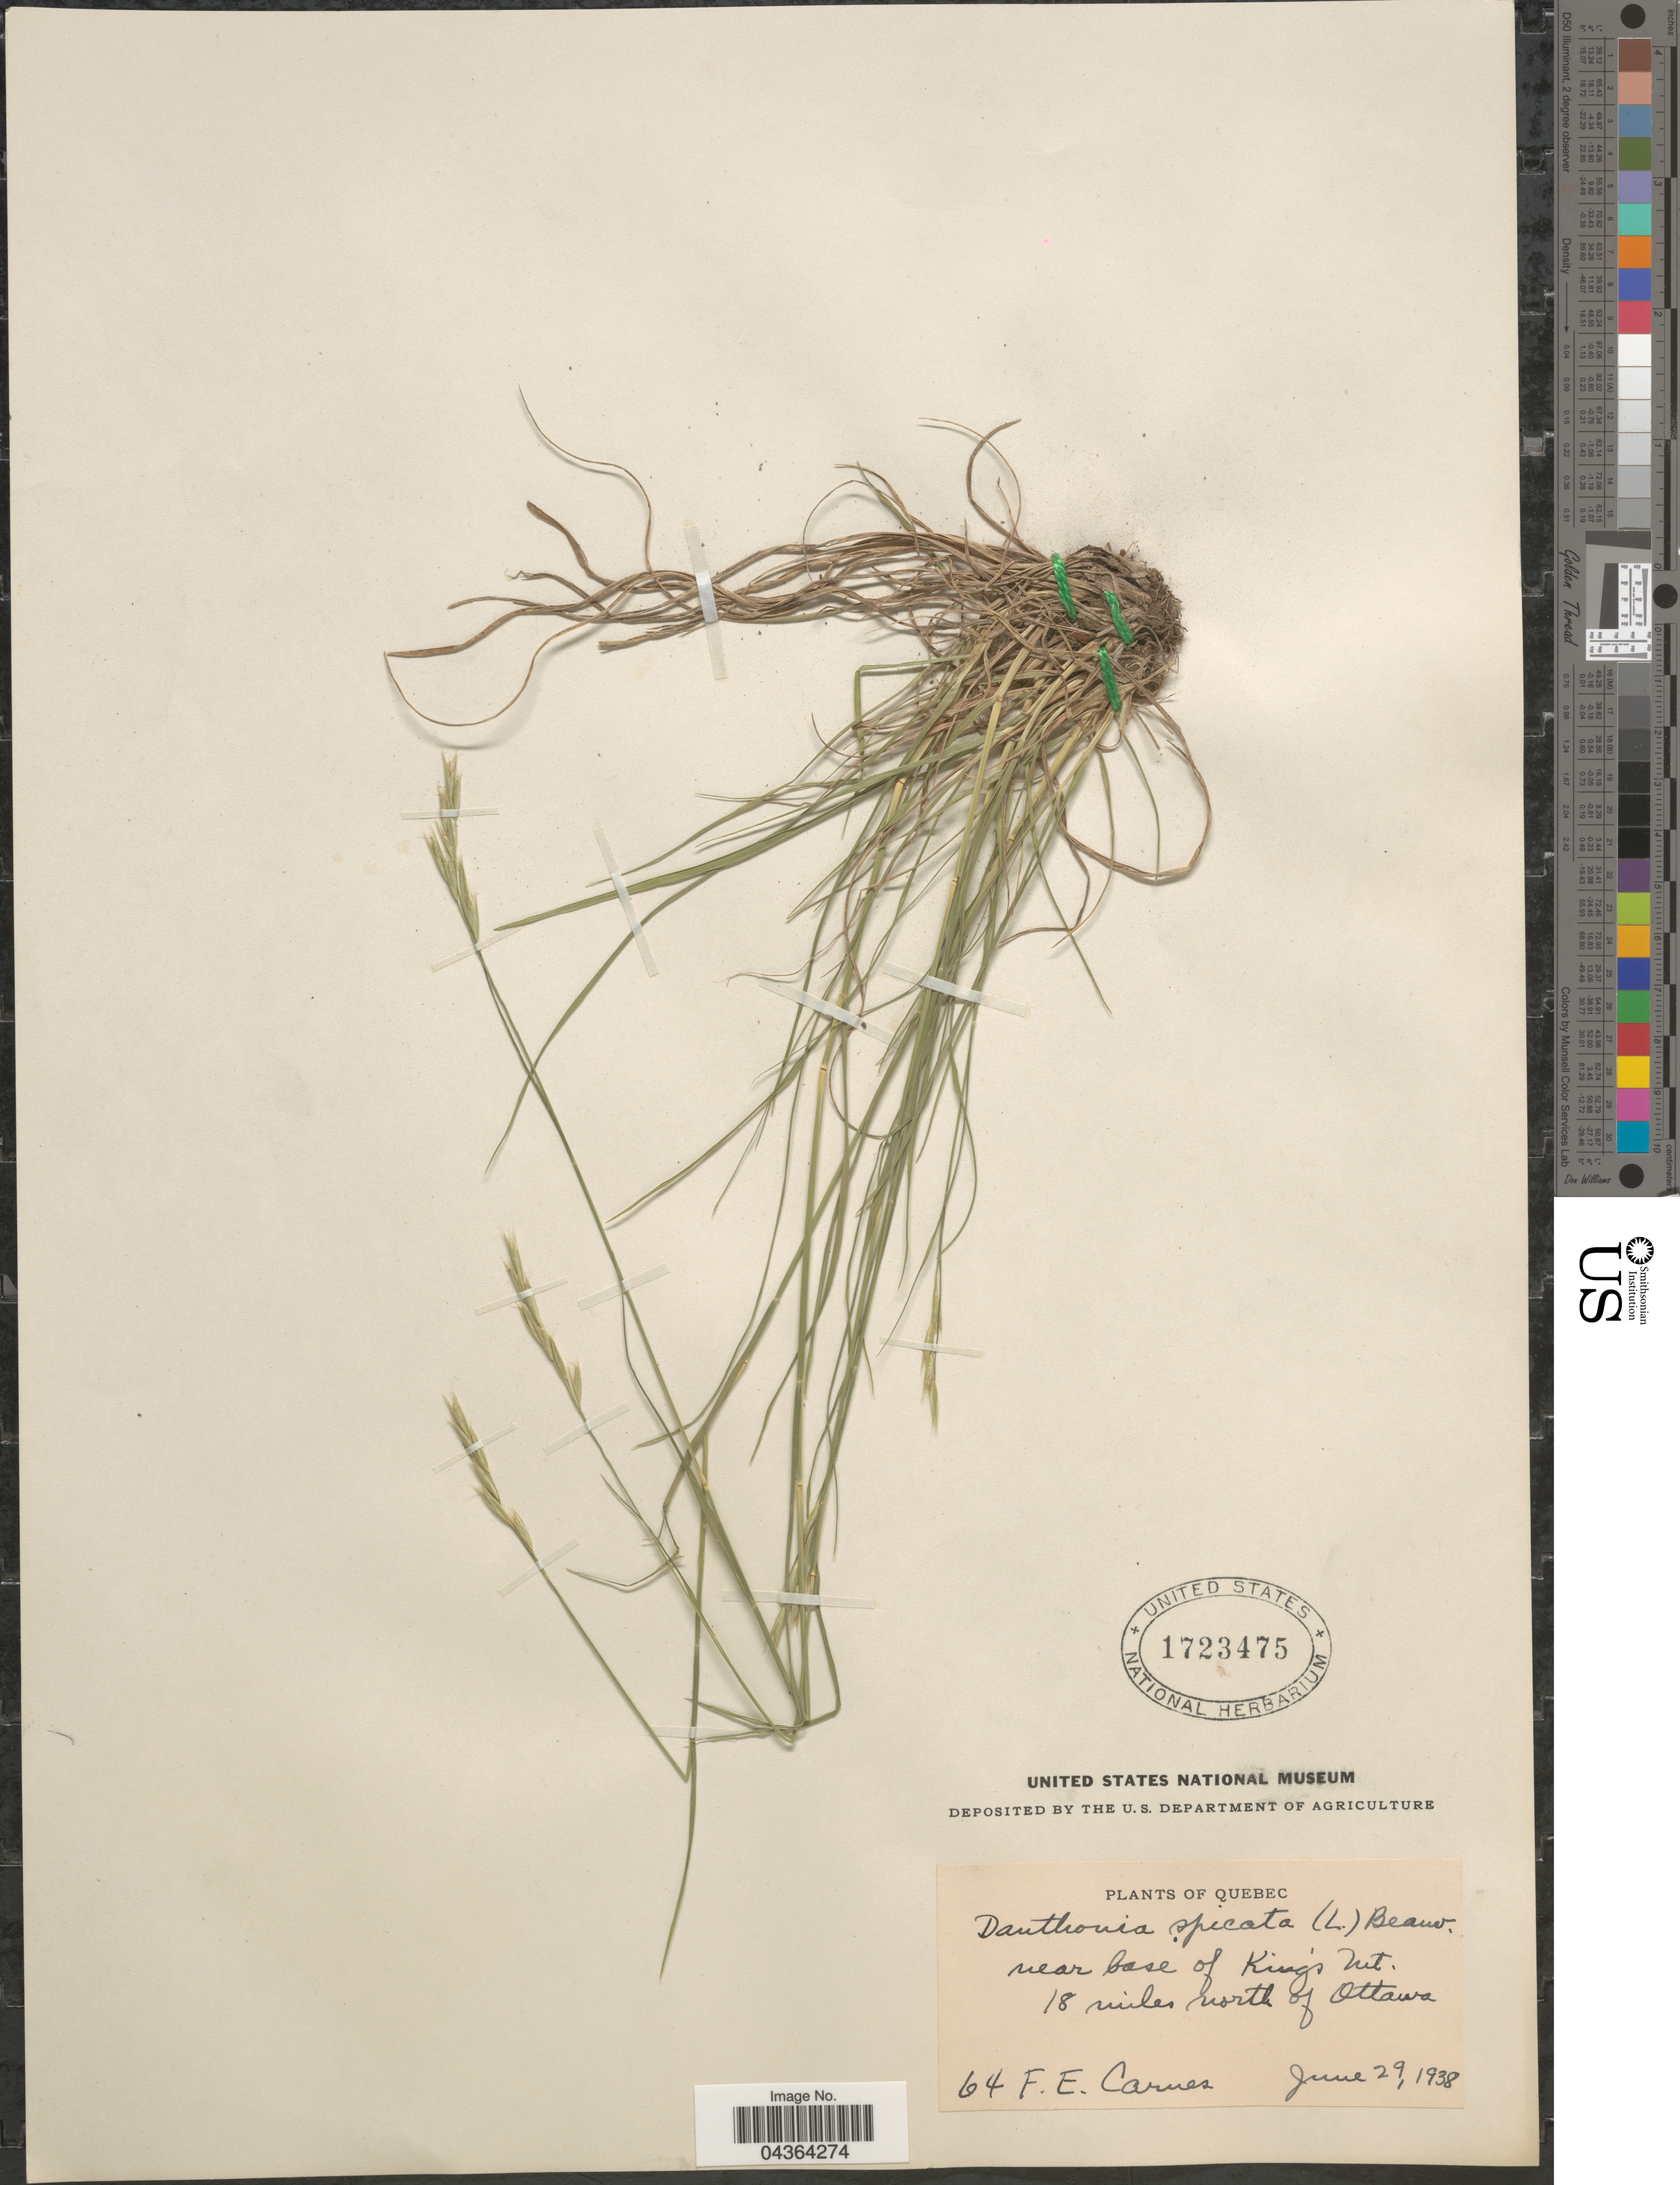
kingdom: Plantae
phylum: Tracheophyta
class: Liliopsida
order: Poales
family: Poaceae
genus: Danthonia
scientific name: Danthonia spicata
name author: (L.) P. Beauv. ex Roem. & Schult.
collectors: F. Carnes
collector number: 64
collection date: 1938-06-29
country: Canada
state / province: Quebec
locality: Near base of King's Mt. 18 miles north of Ottawa.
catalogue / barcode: US 1723475